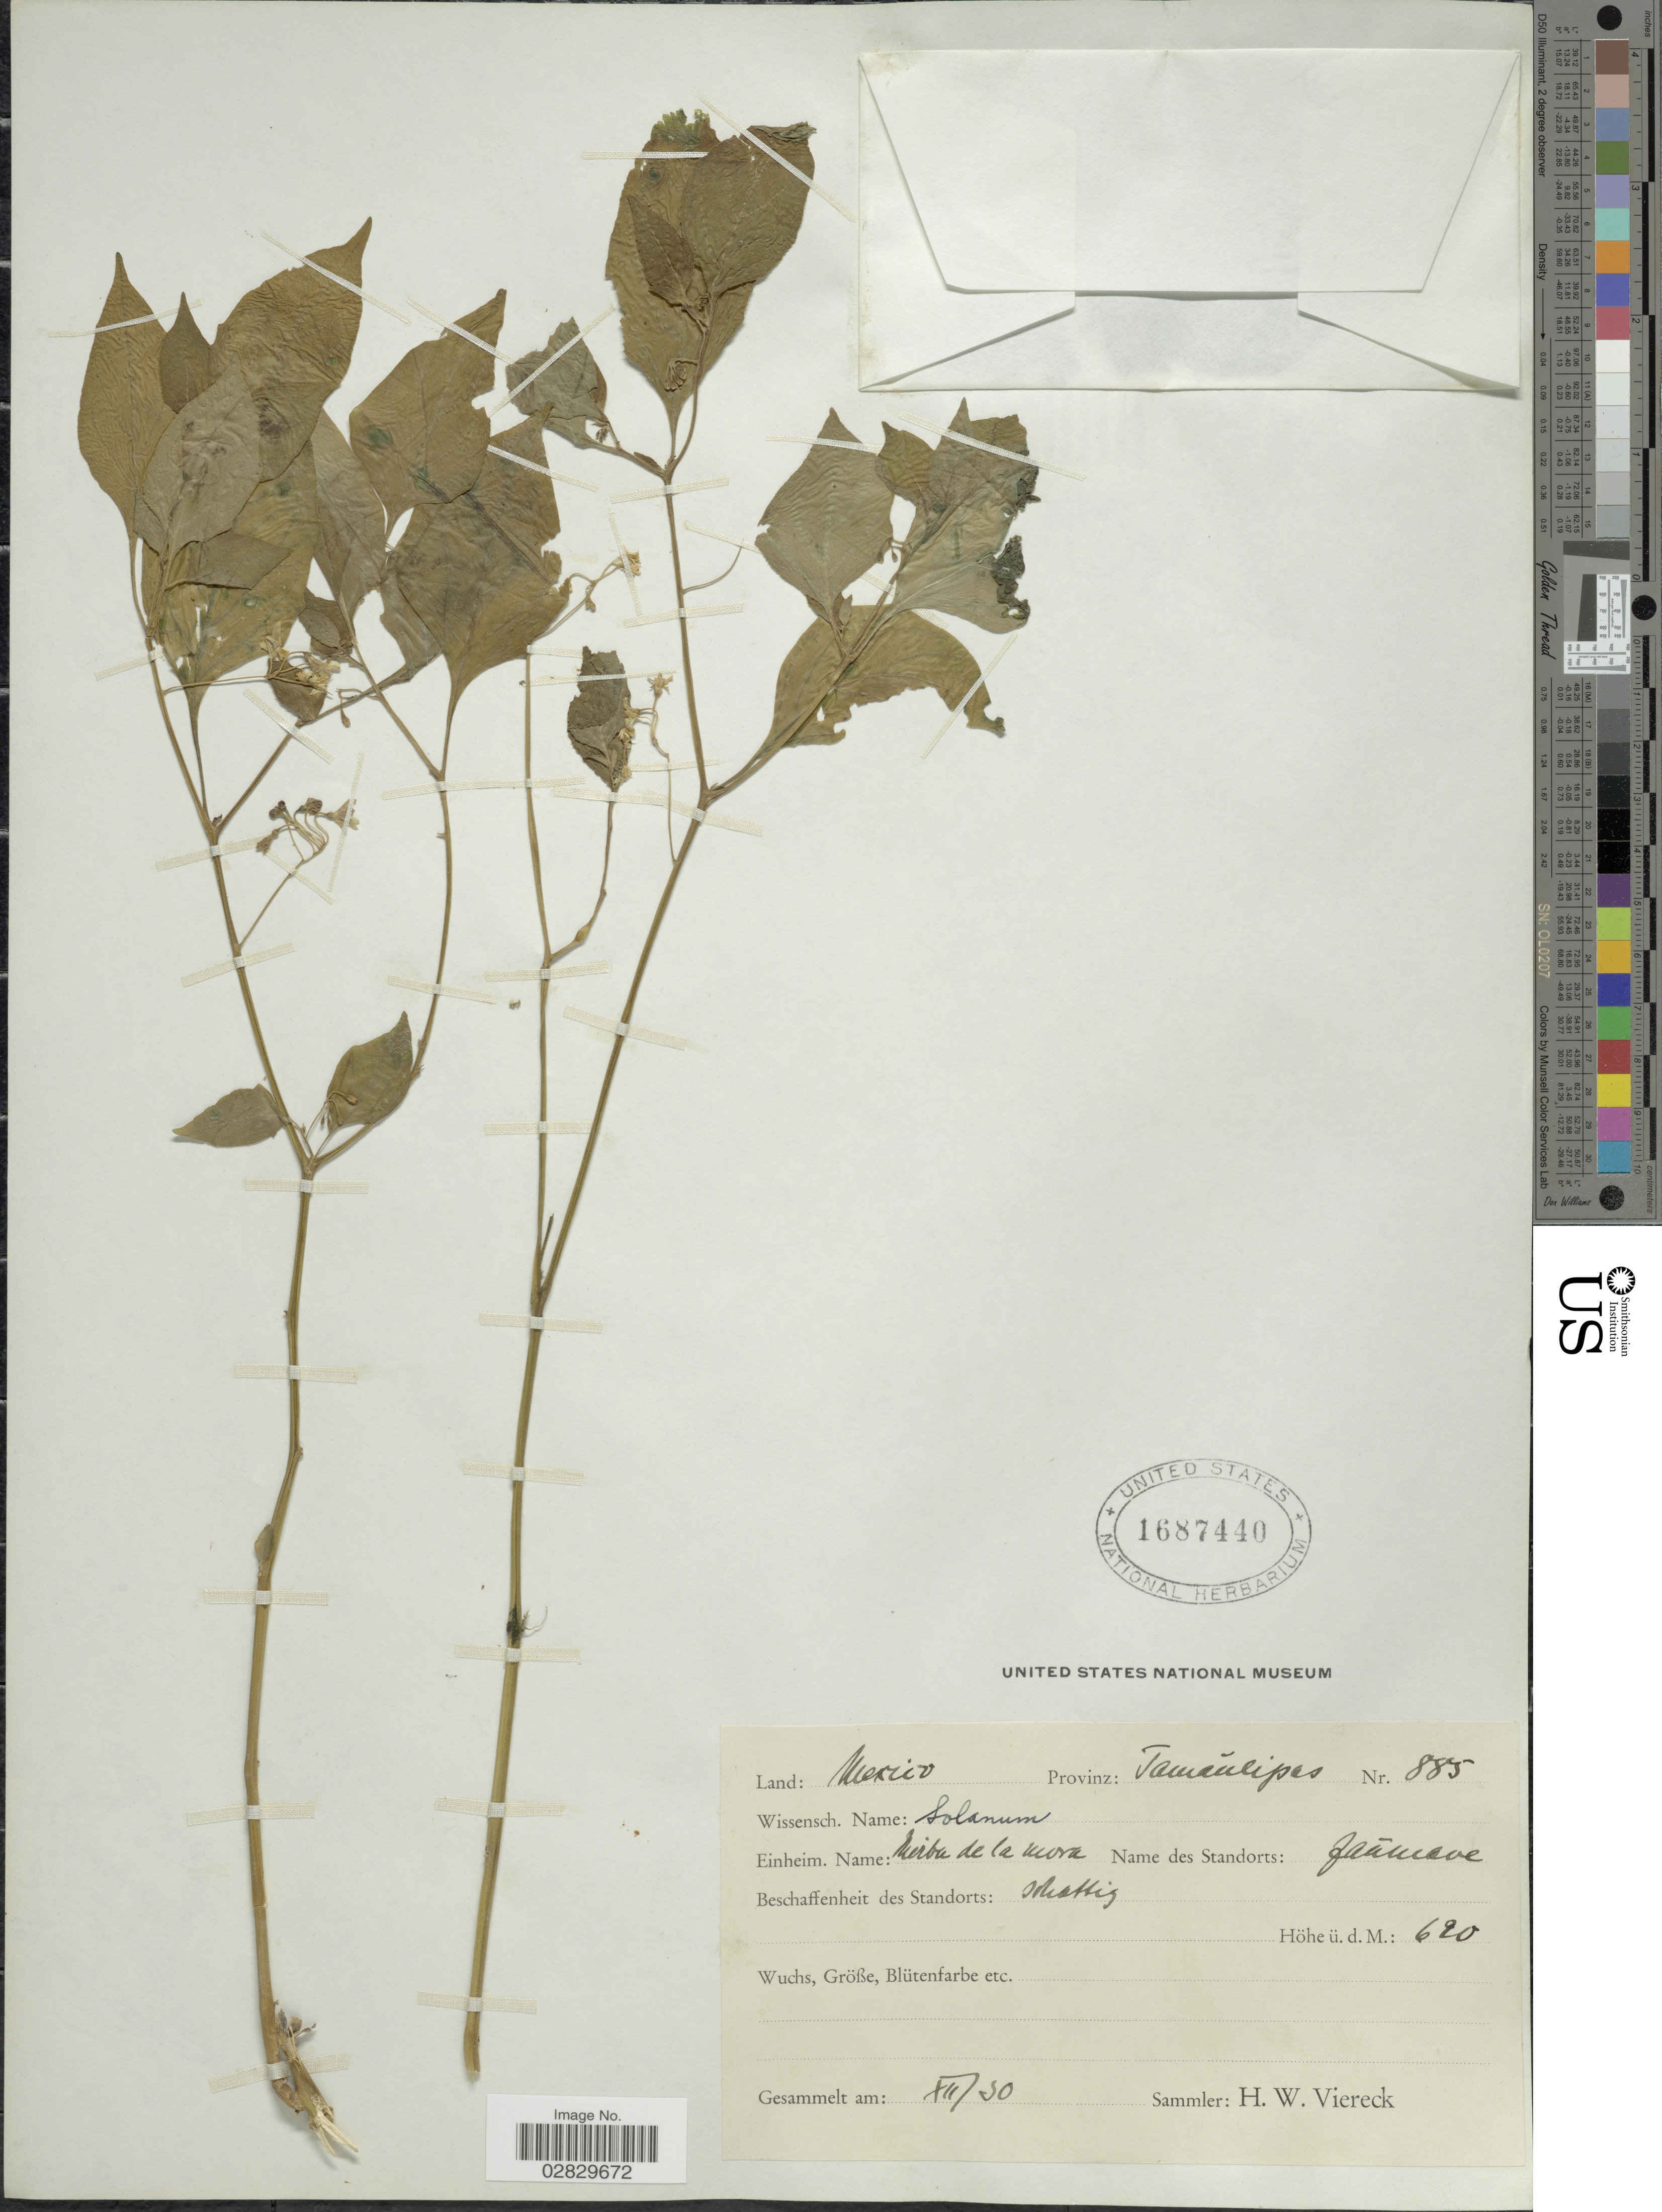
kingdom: Plantae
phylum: Tracheophyta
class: Magnoliopsida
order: Solanales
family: Solanaceae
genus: Solanum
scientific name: Solanum nigrescens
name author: M. Martens & Galeotti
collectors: H. W. Viereck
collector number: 885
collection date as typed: Transcribed d/m/y: /12/30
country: Mexico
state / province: Tamaulipas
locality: Provinz: Tamaulipas.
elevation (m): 620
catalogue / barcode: US 1687440